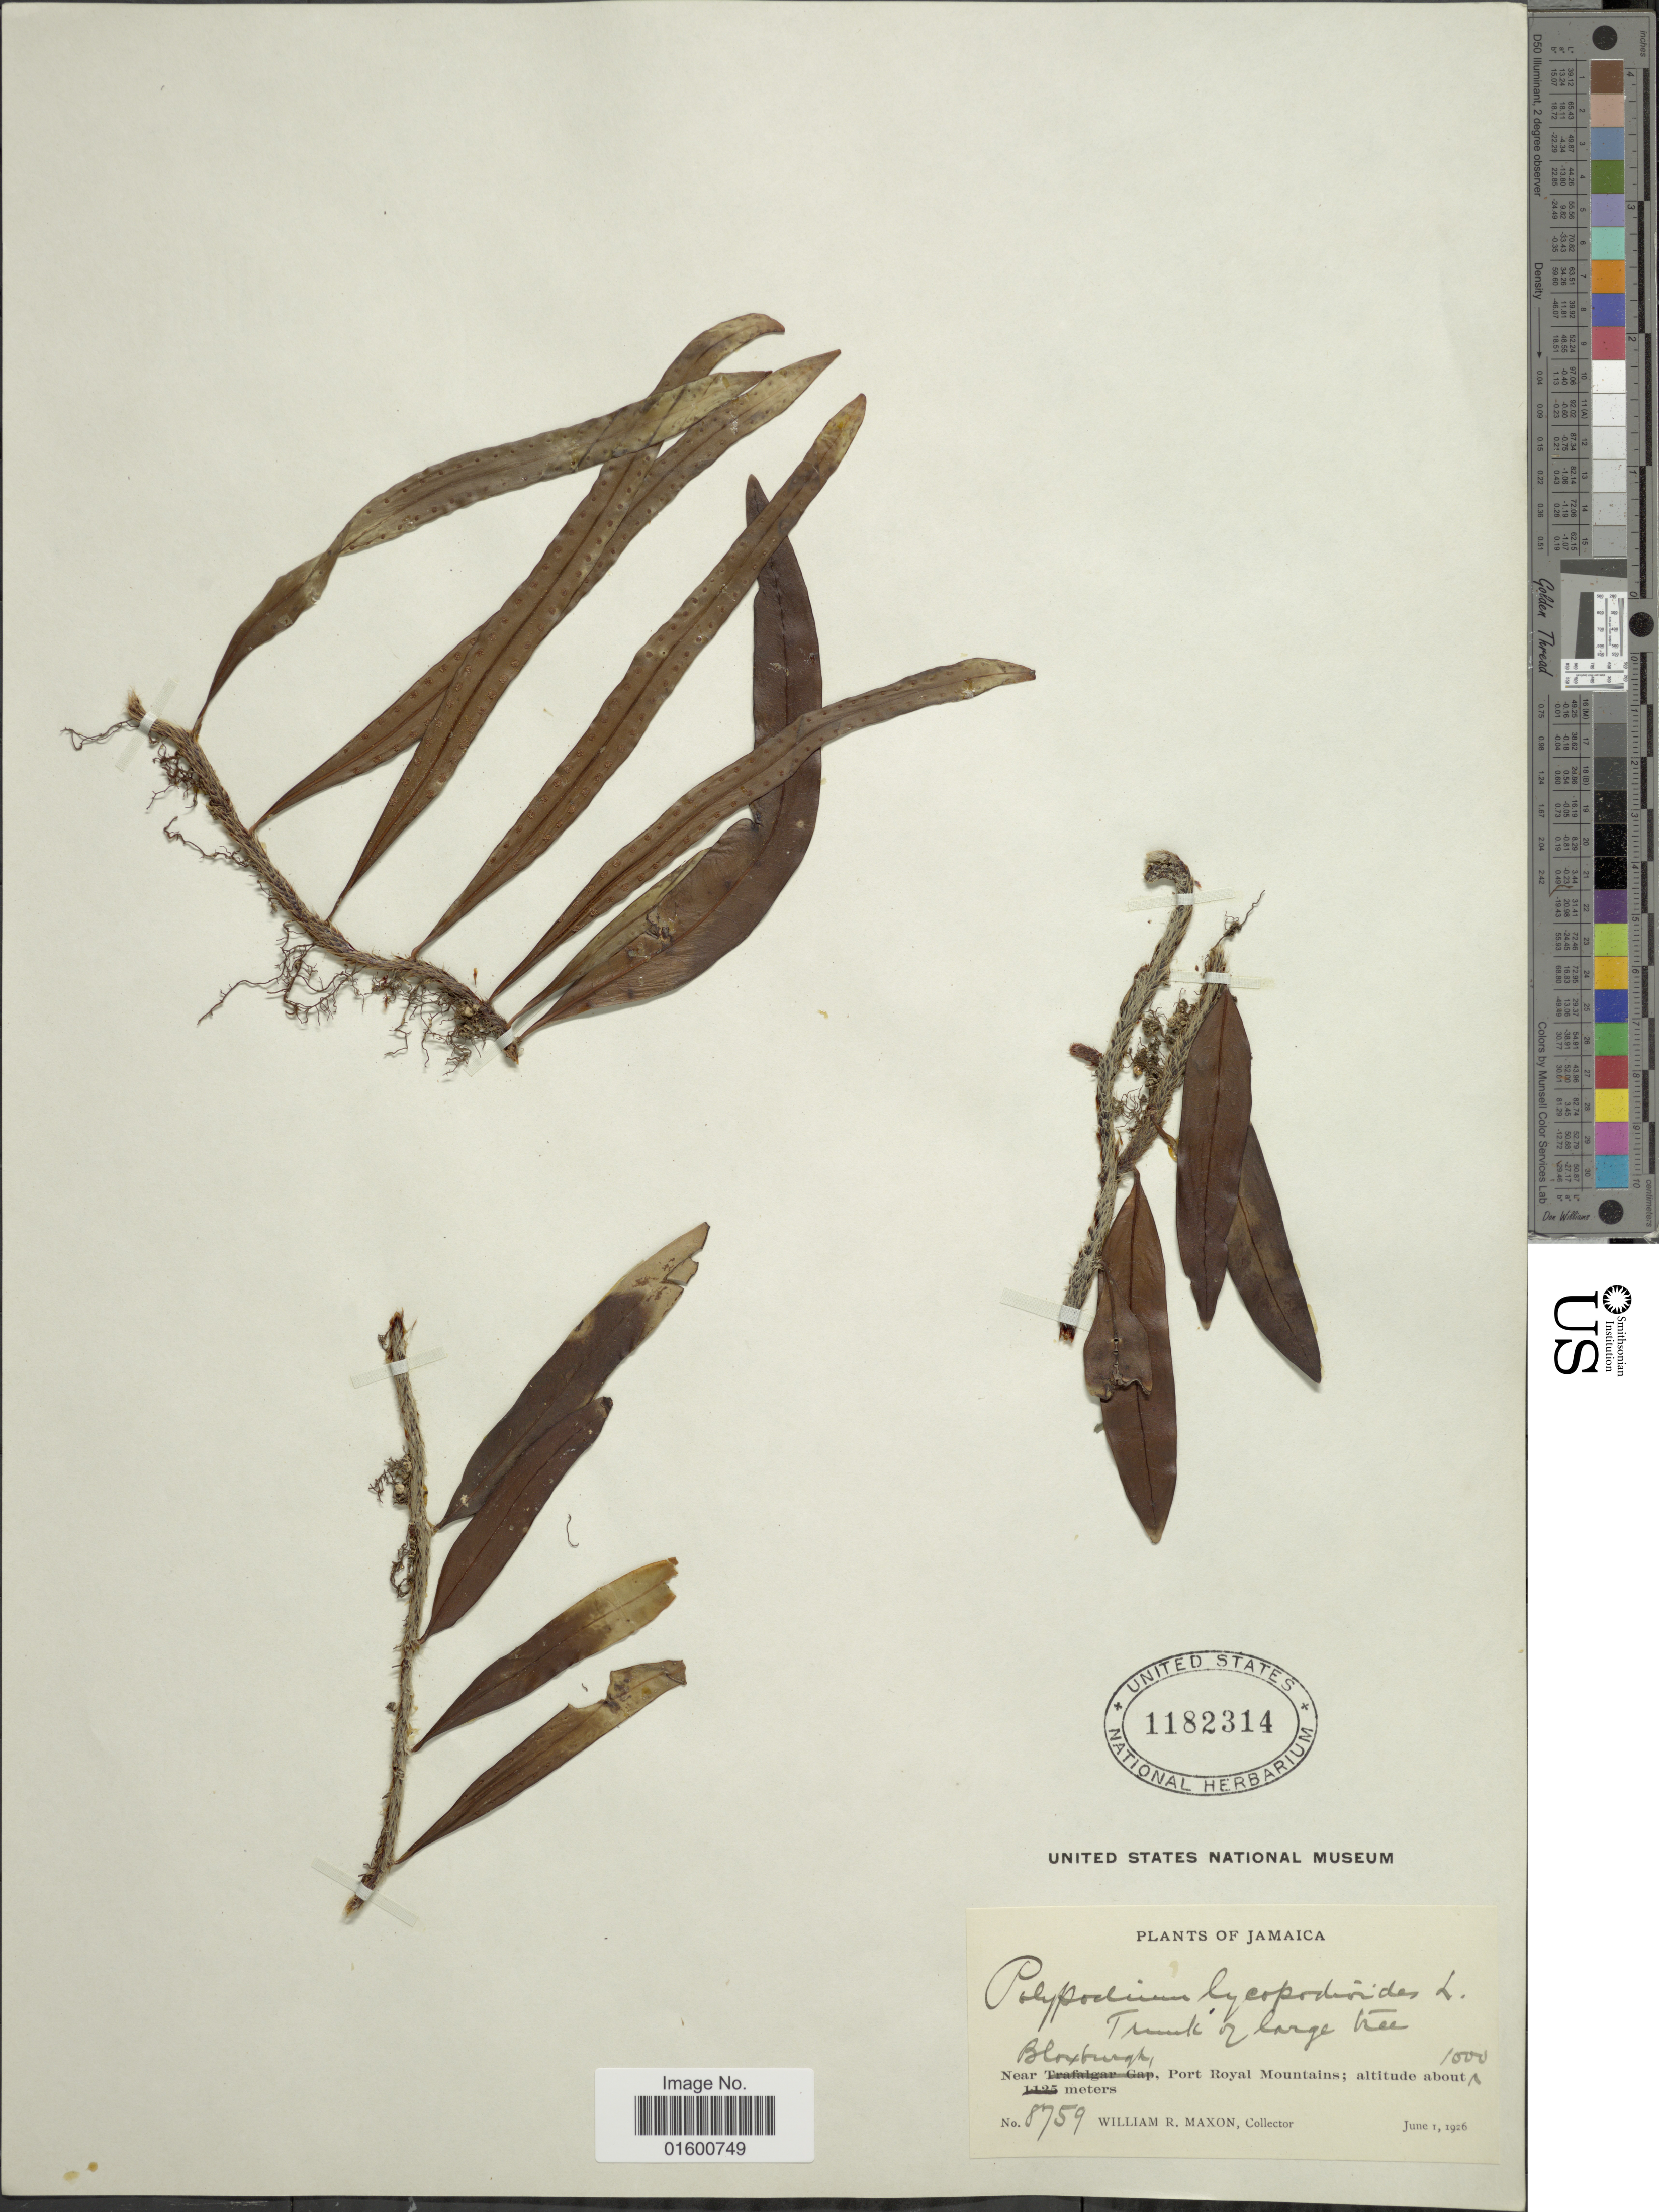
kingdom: Plantae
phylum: Tracheophyta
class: Polypodiopsida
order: Polypodiales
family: Polypodiaceae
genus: Microgramma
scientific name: Microgramma lycopodioides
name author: (L.) Copel.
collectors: W. R. Maxon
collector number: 8759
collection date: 1926-06-01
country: Jamaica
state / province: Saint Andrew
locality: Near Bloxburgh, Port Royal Mountains.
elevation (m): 1000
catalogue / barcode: US 1182314